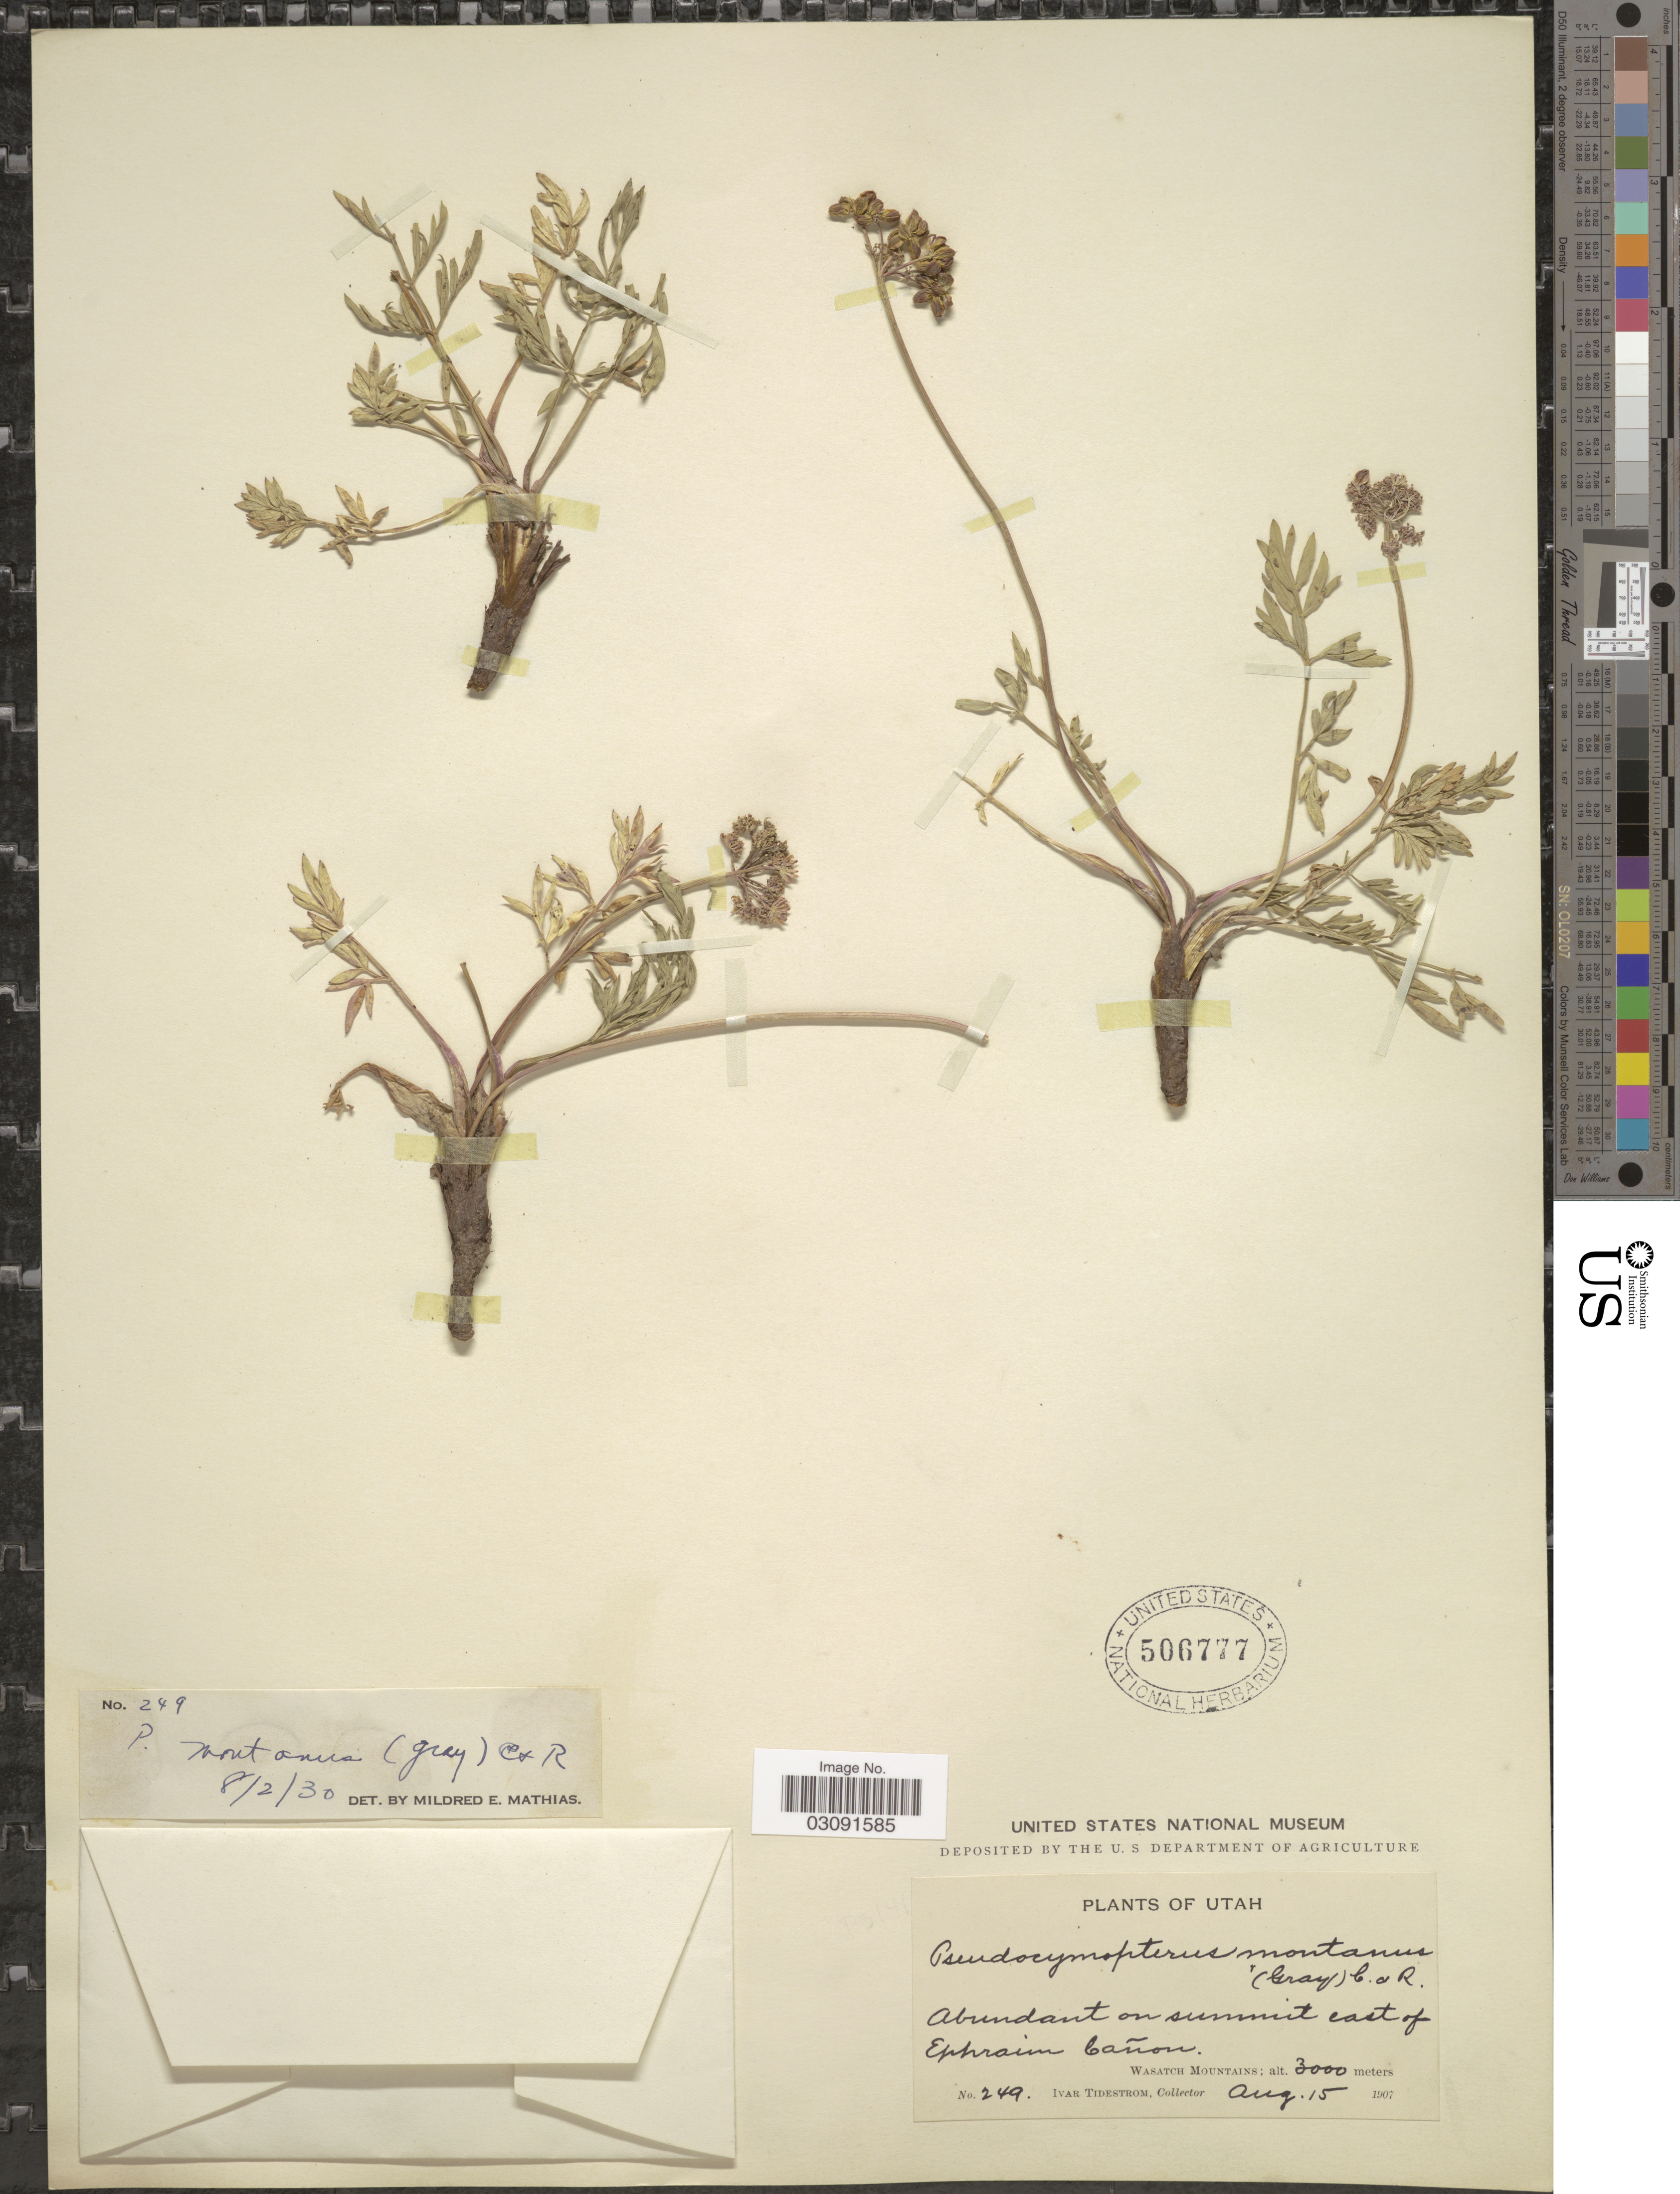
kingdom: Plantae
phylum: Tracheophyta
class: Magnoliopsida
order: Apiales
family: Apiaceae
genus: Pseudocymopterus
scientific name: Pseudocymopterus montanus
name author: (A. Gray) J.M. Coult. & Rose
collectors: I. F. Tidestrom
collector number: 249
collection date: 1907-08-15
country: United States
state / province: Utah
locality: Abundant on summit east of Ephraim Cañon, Wasatch Mountains.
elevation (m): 3000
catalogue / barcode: US 506777